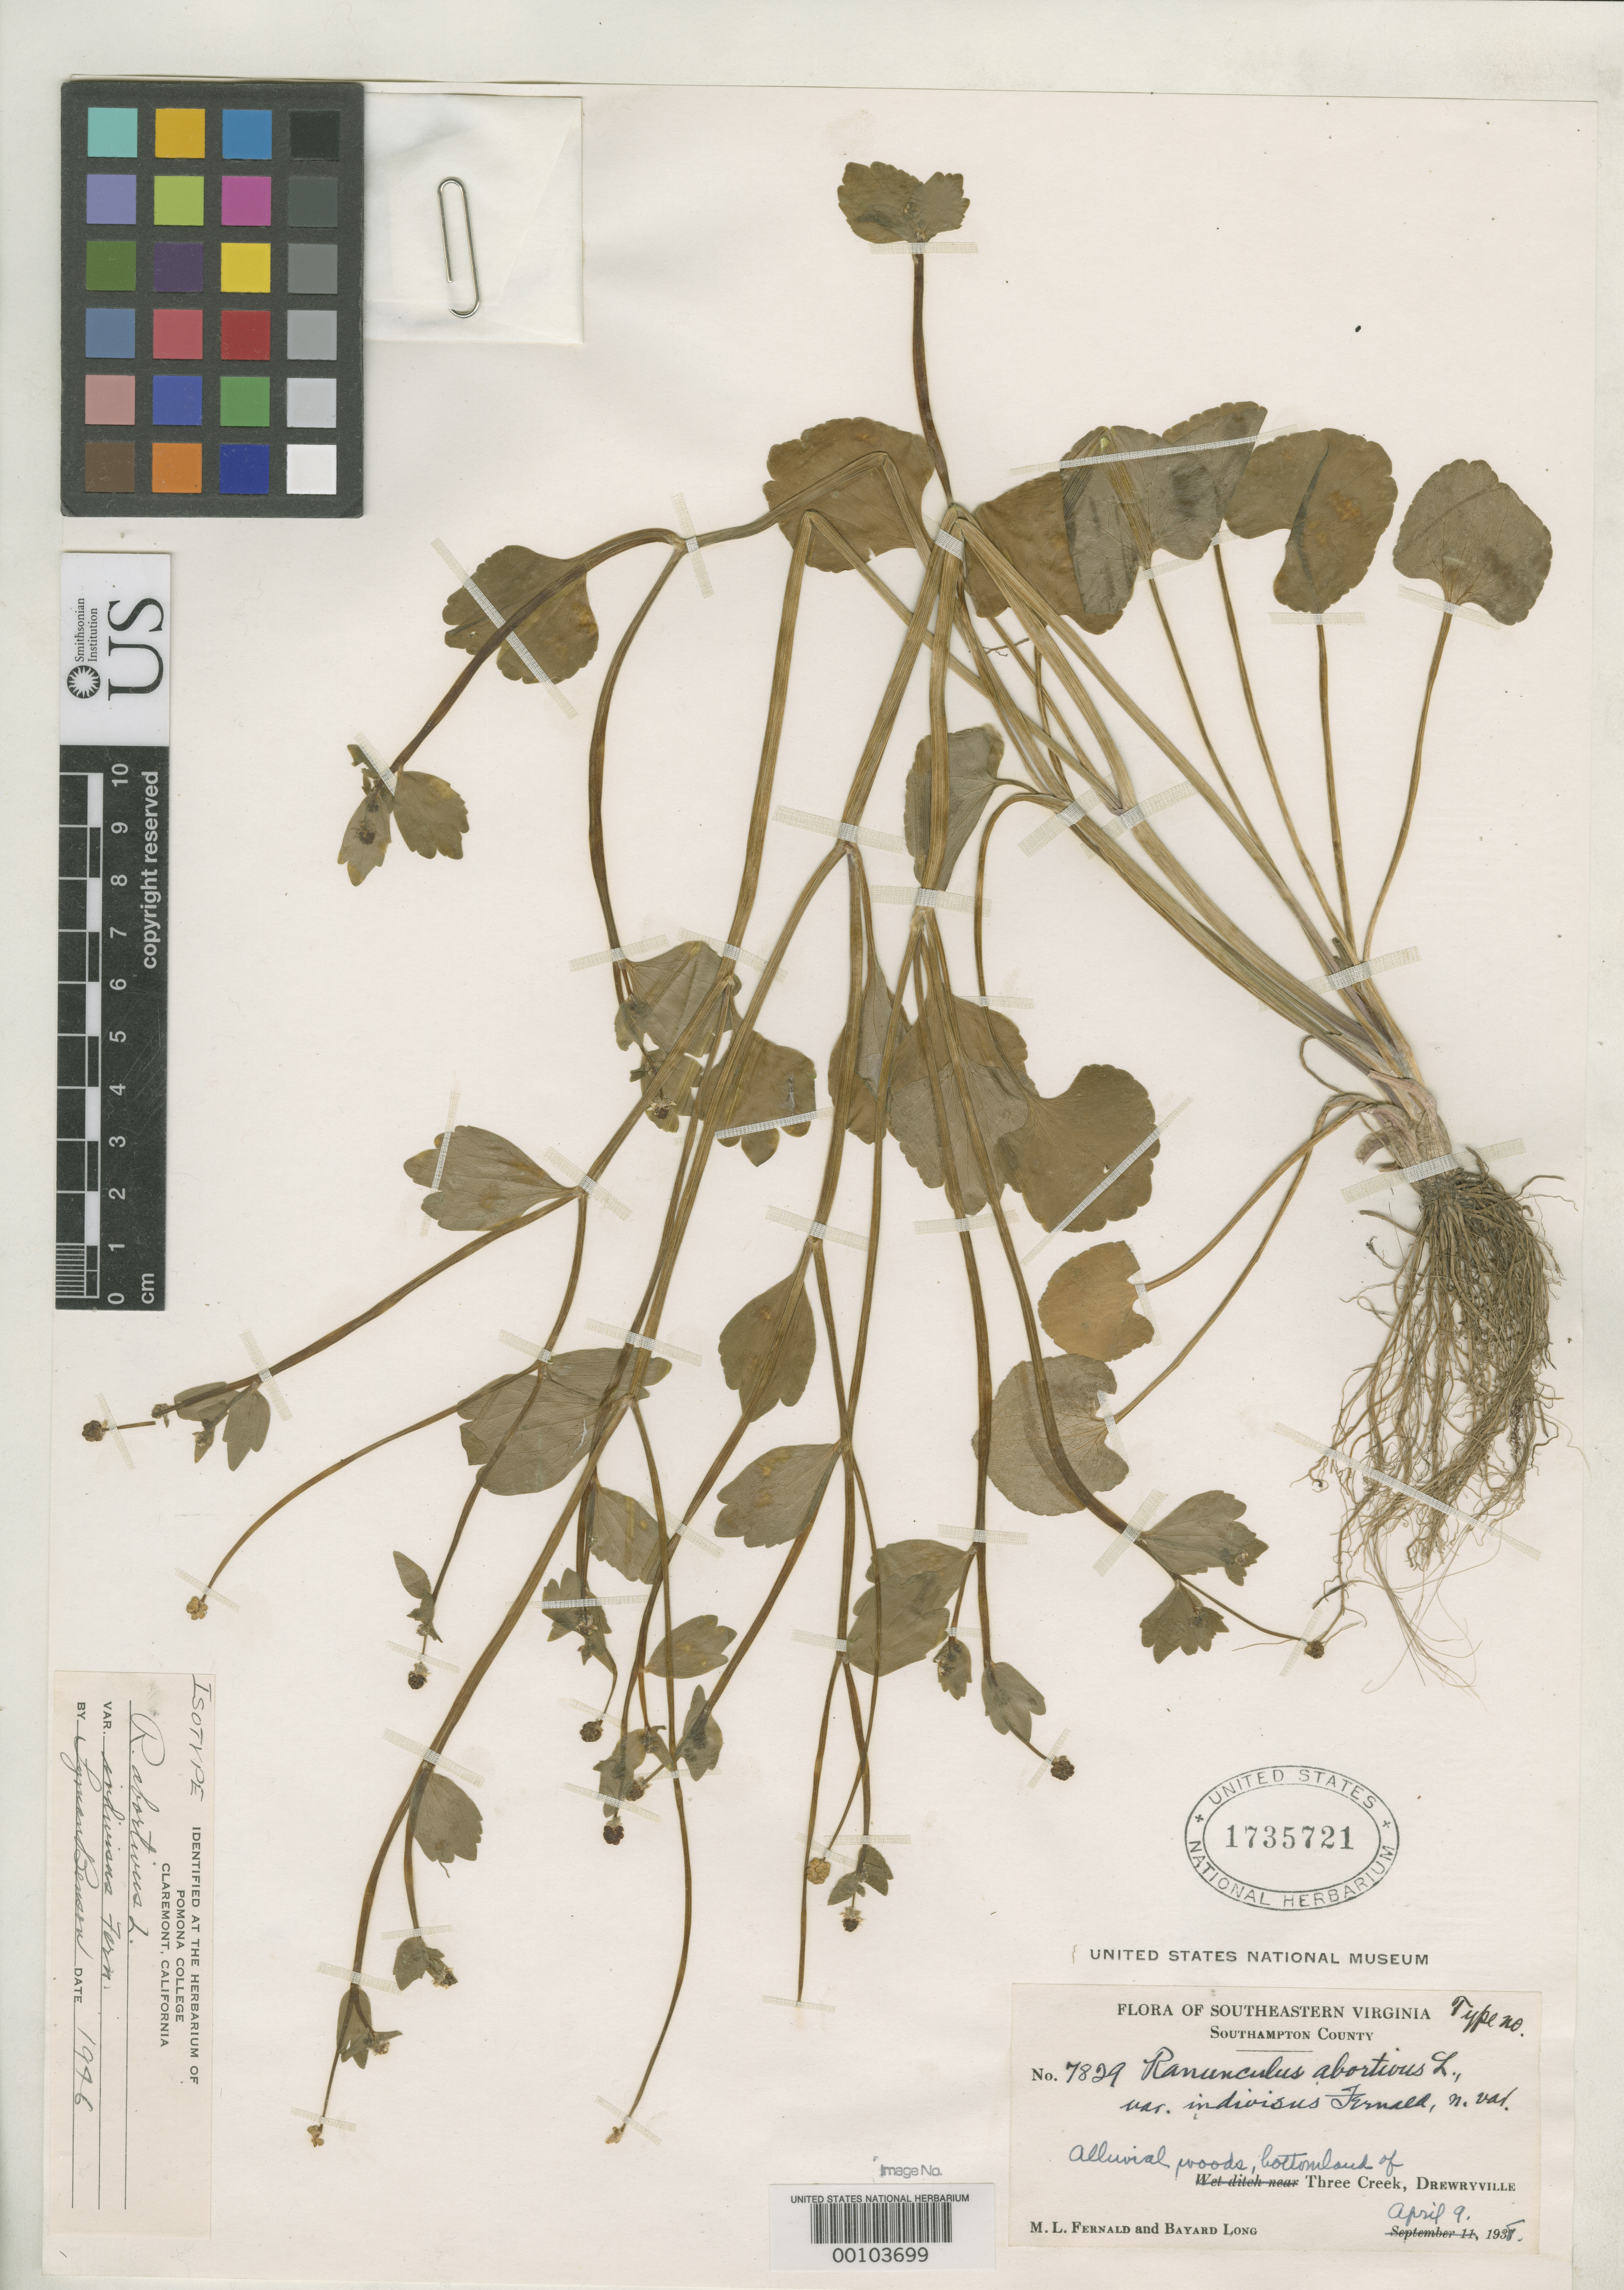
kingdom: Plantae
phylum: Tracheophyta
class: Magnoliopsida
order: Ranunculales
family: Ranunculaceae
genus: Ranunculus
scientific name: Ranunculus abortivus var. indivisus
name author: Fernald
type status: Isotype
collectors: M. L. Fernald & B. H. Long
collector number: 7829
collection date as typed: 09 Apr 1938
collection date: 1938-04-09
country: United States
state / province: Virginia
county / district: Southampton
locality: Three Creek, Drewryville.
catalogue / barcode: US 1735721